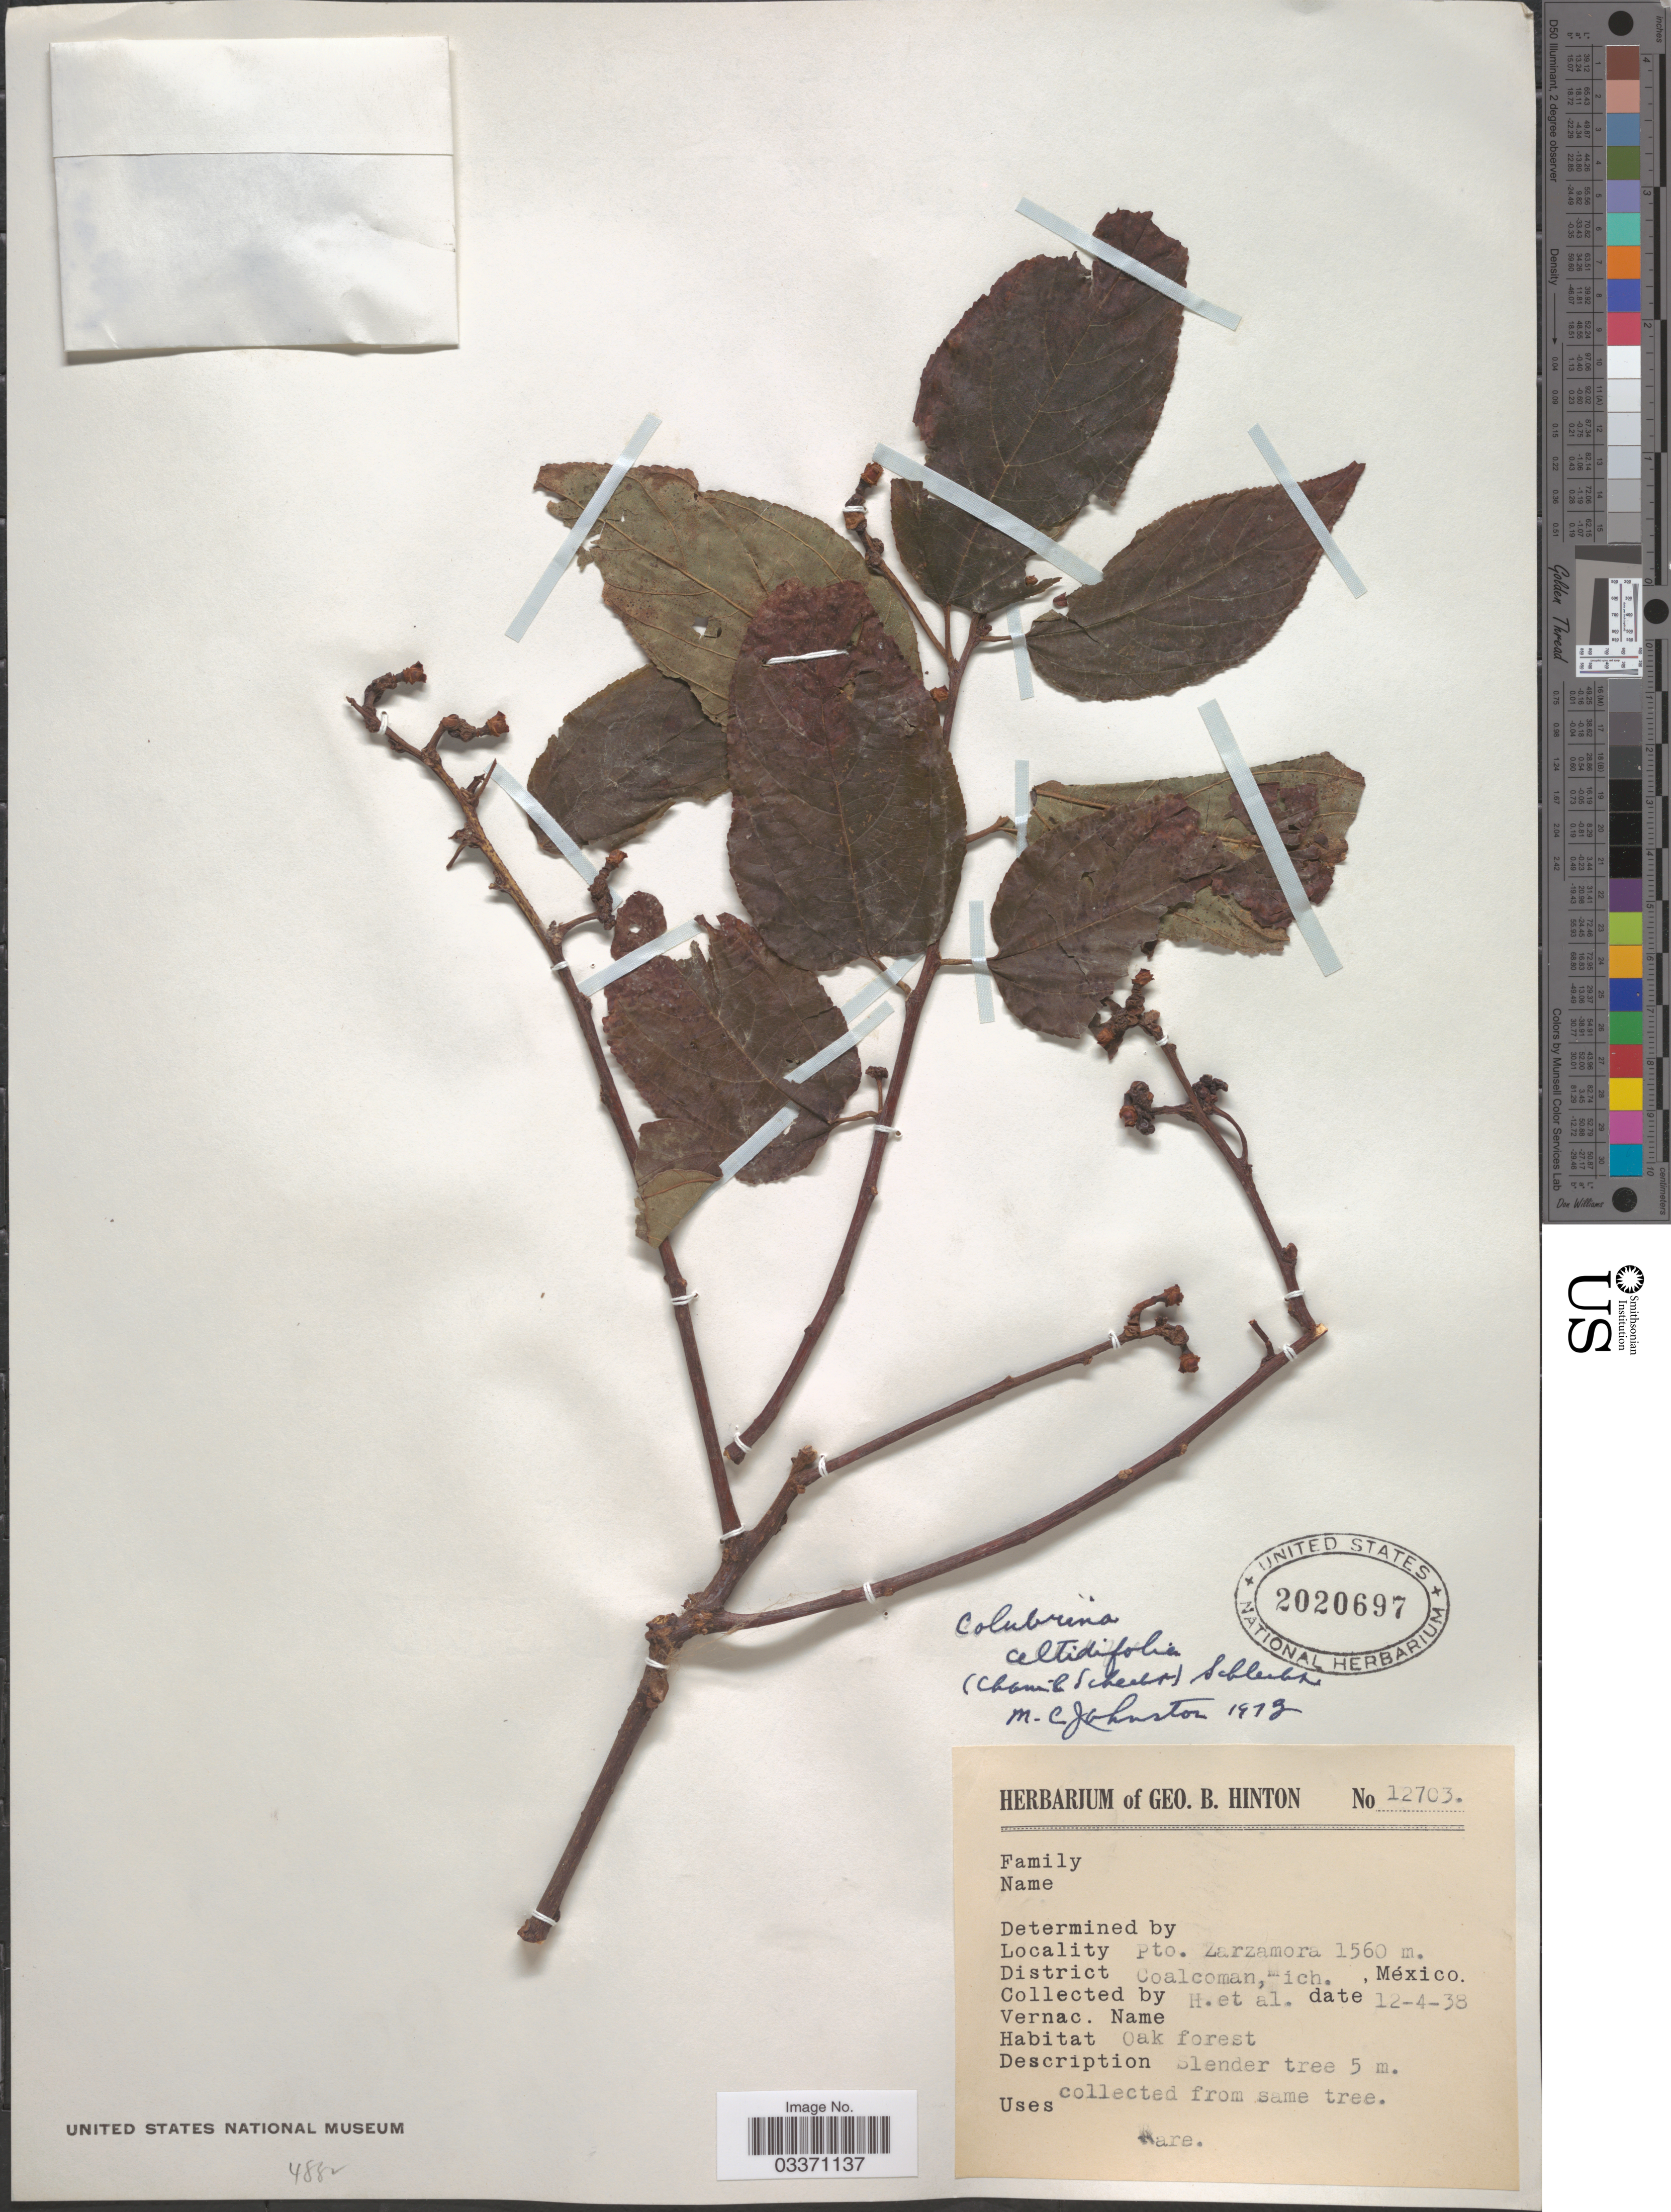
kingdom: Plantae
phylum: Tracheophyta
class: Magnoliopsida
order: Rosales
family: Rhamnaceae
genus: Colubrina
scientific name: Colubrina celtidifolia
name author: (Schltdl. & Cham.) Schltdl.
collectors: G. B. Hinton & et al.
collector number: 12703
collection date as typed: Transcribed d/m/y: 12/4/38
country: Mexico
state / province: Michoacán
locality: Pto. Zarzamora, District Coalcoman.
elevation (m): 1560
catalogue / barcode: US 2020697